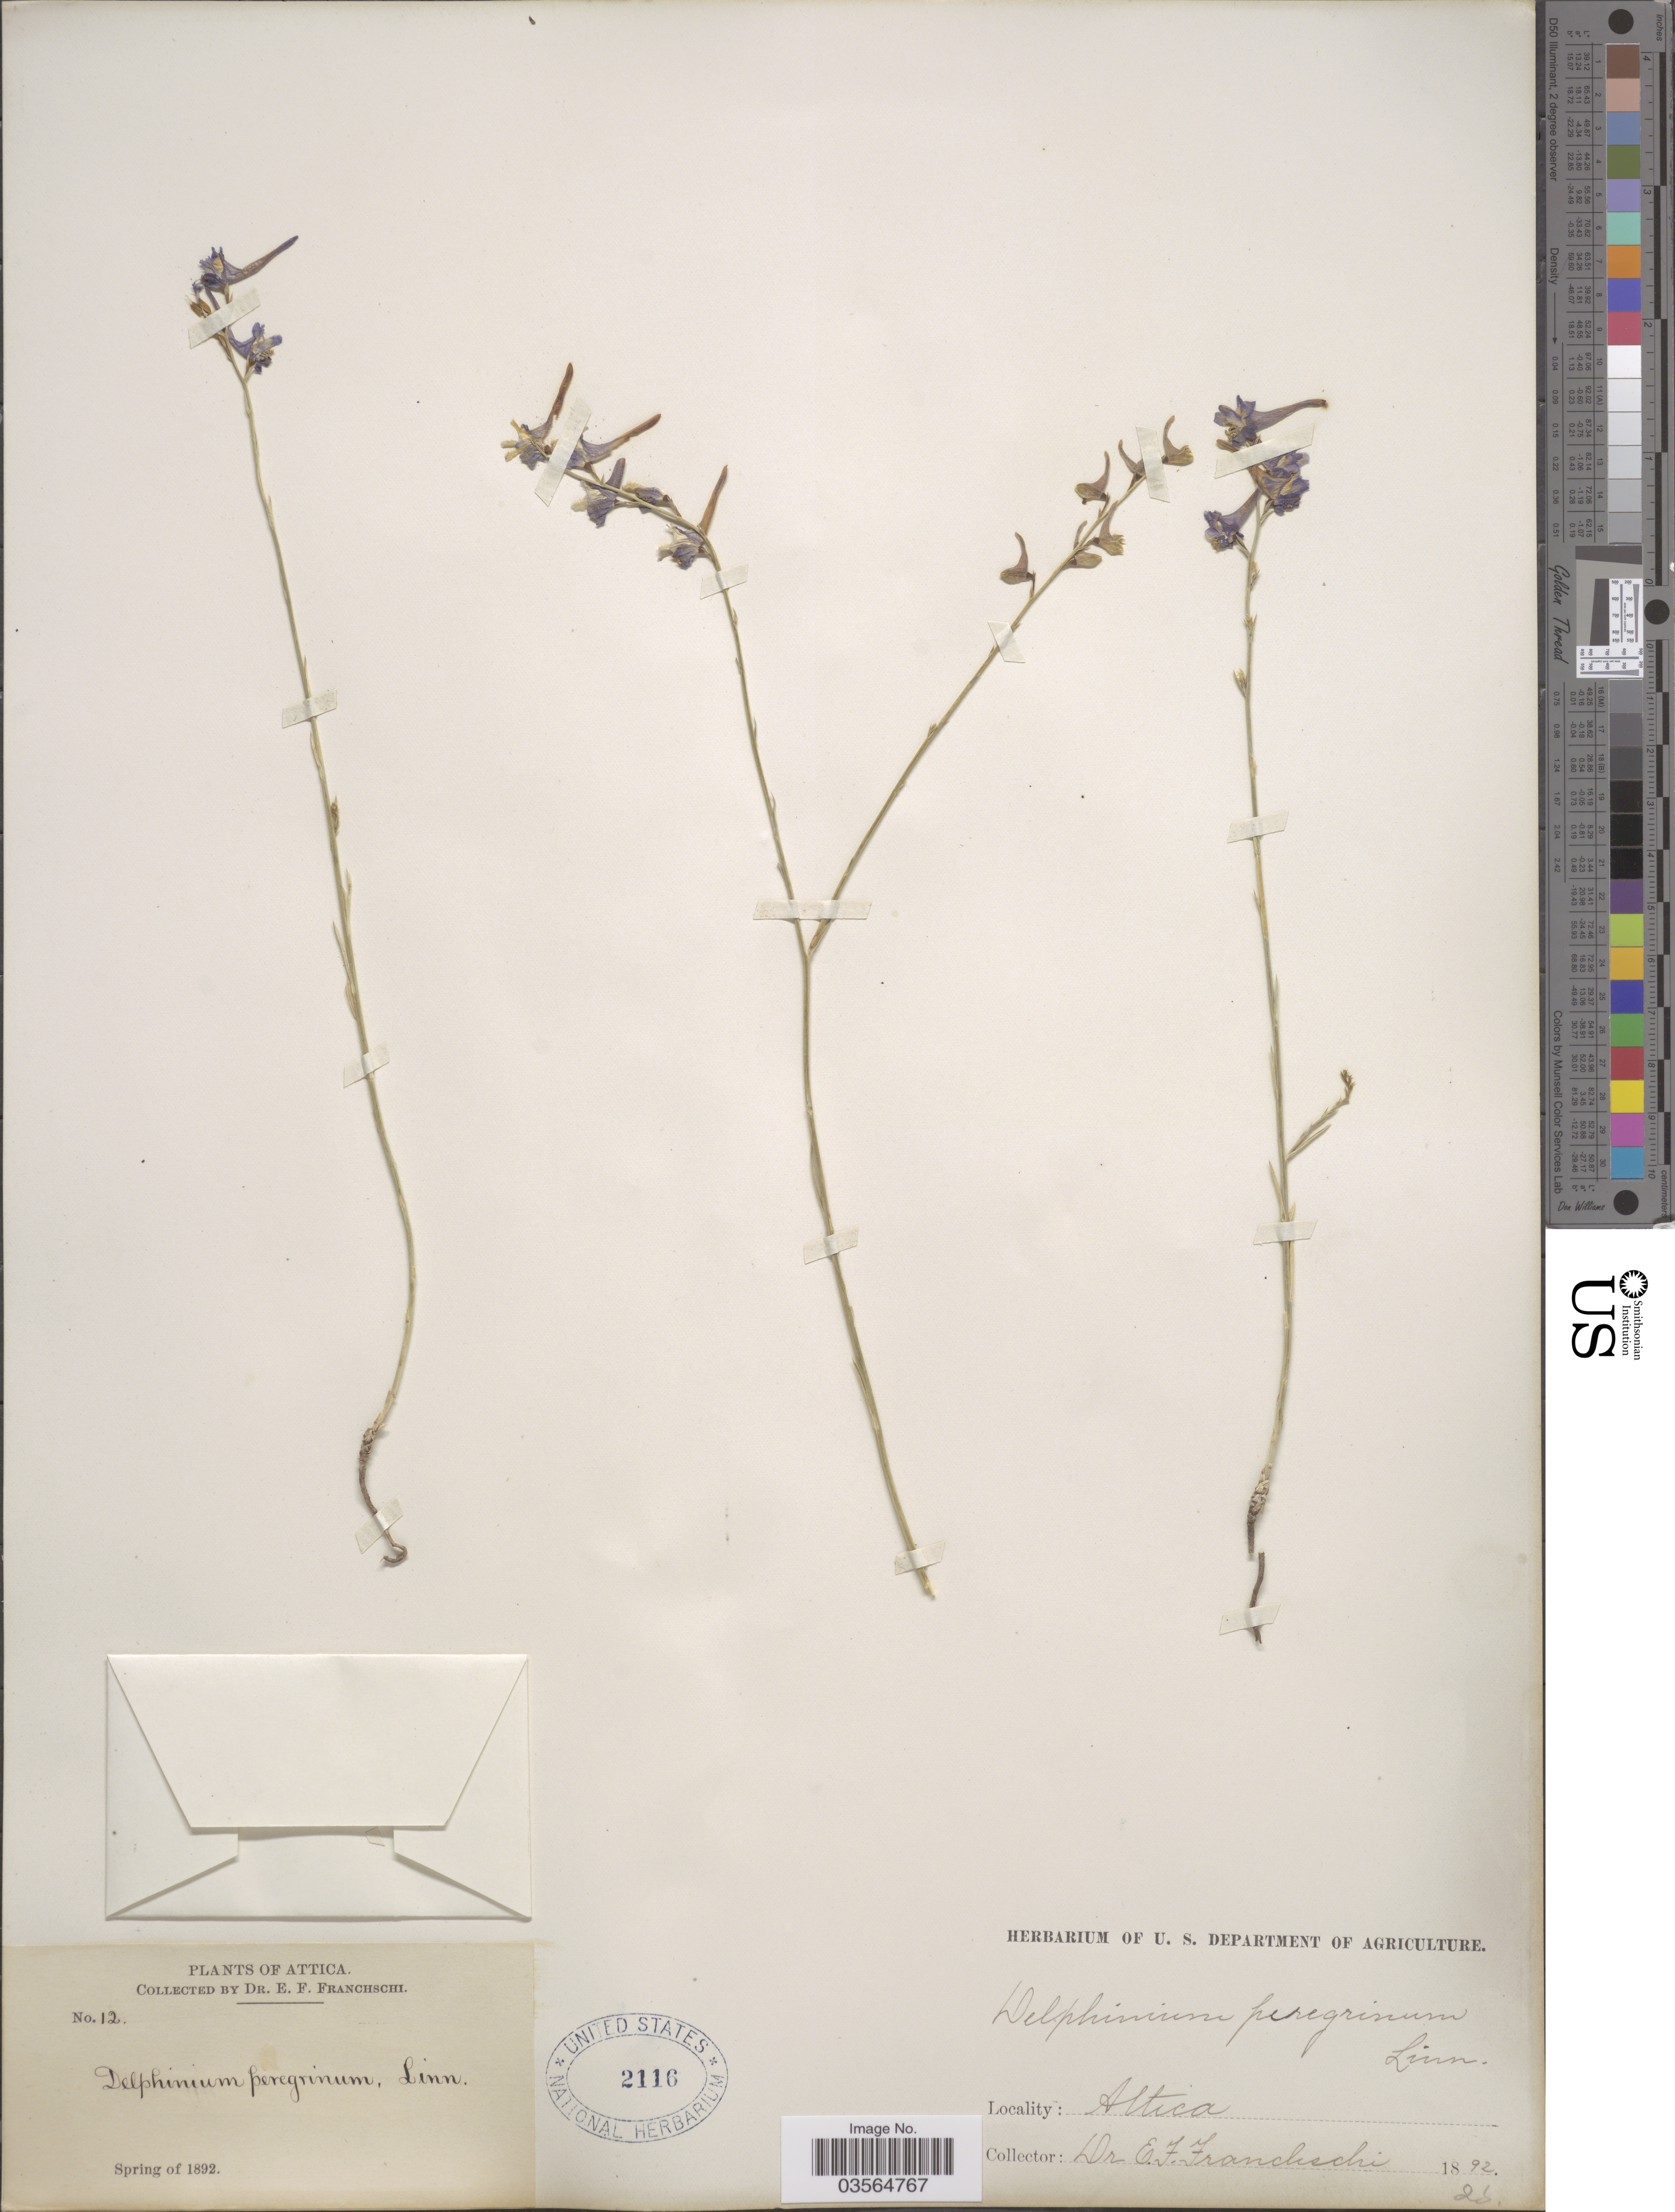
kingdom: Plantae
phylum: Tracheophyta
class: Magnoliopsida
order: Ranunculales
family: Ranunculaceae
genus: Delphinium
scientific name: Delphinium peregrinum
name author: L.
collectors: E. Franchschi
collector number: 12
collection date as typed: Spring of 1892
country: Greece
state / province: Attica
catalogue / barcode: US 2116